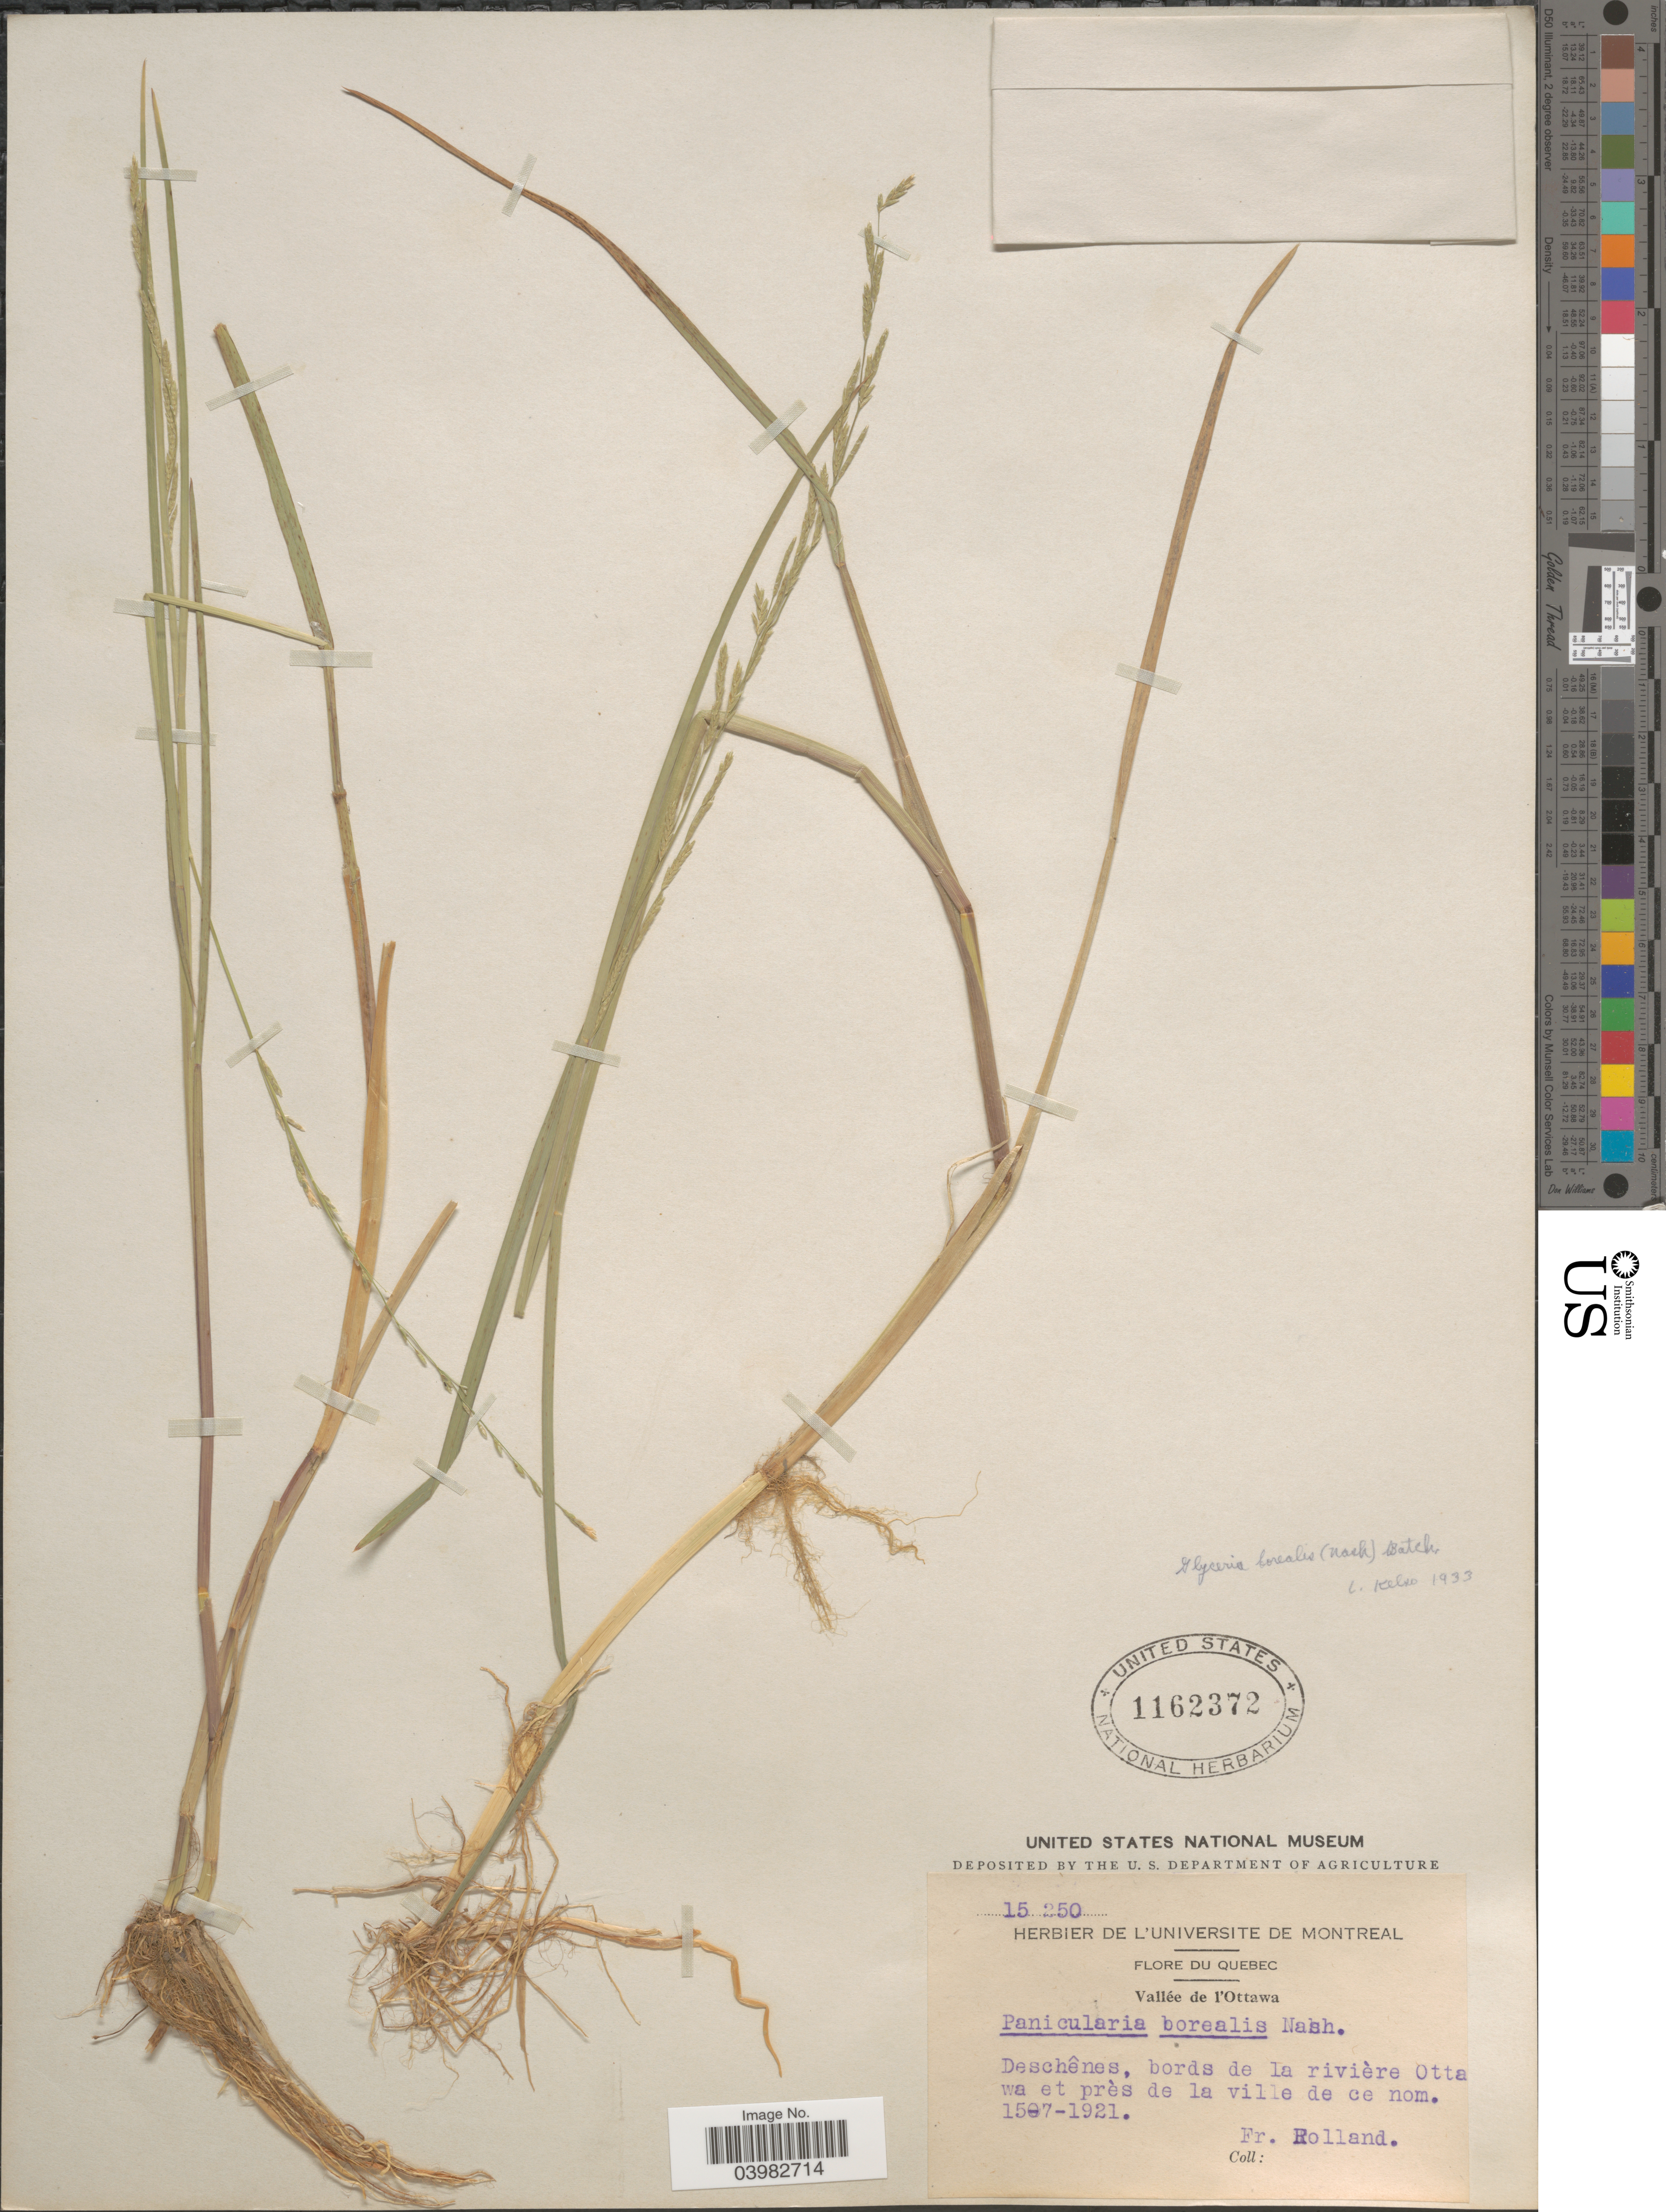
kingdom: Plantae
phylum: Tracheophyta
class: Liliopsida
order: Poales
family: Poaceae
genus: Glyceria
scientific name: Glyceria borealis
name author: (Nash) Batchelder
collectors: F. Rolland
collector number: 15250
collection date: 1921-07-15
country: Canada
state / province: Ontario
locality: Vallée de l'Ottawa. Deschênes, bords de la rivière Ottawa et près de la ville de ce nom.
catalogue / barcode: US 1162372